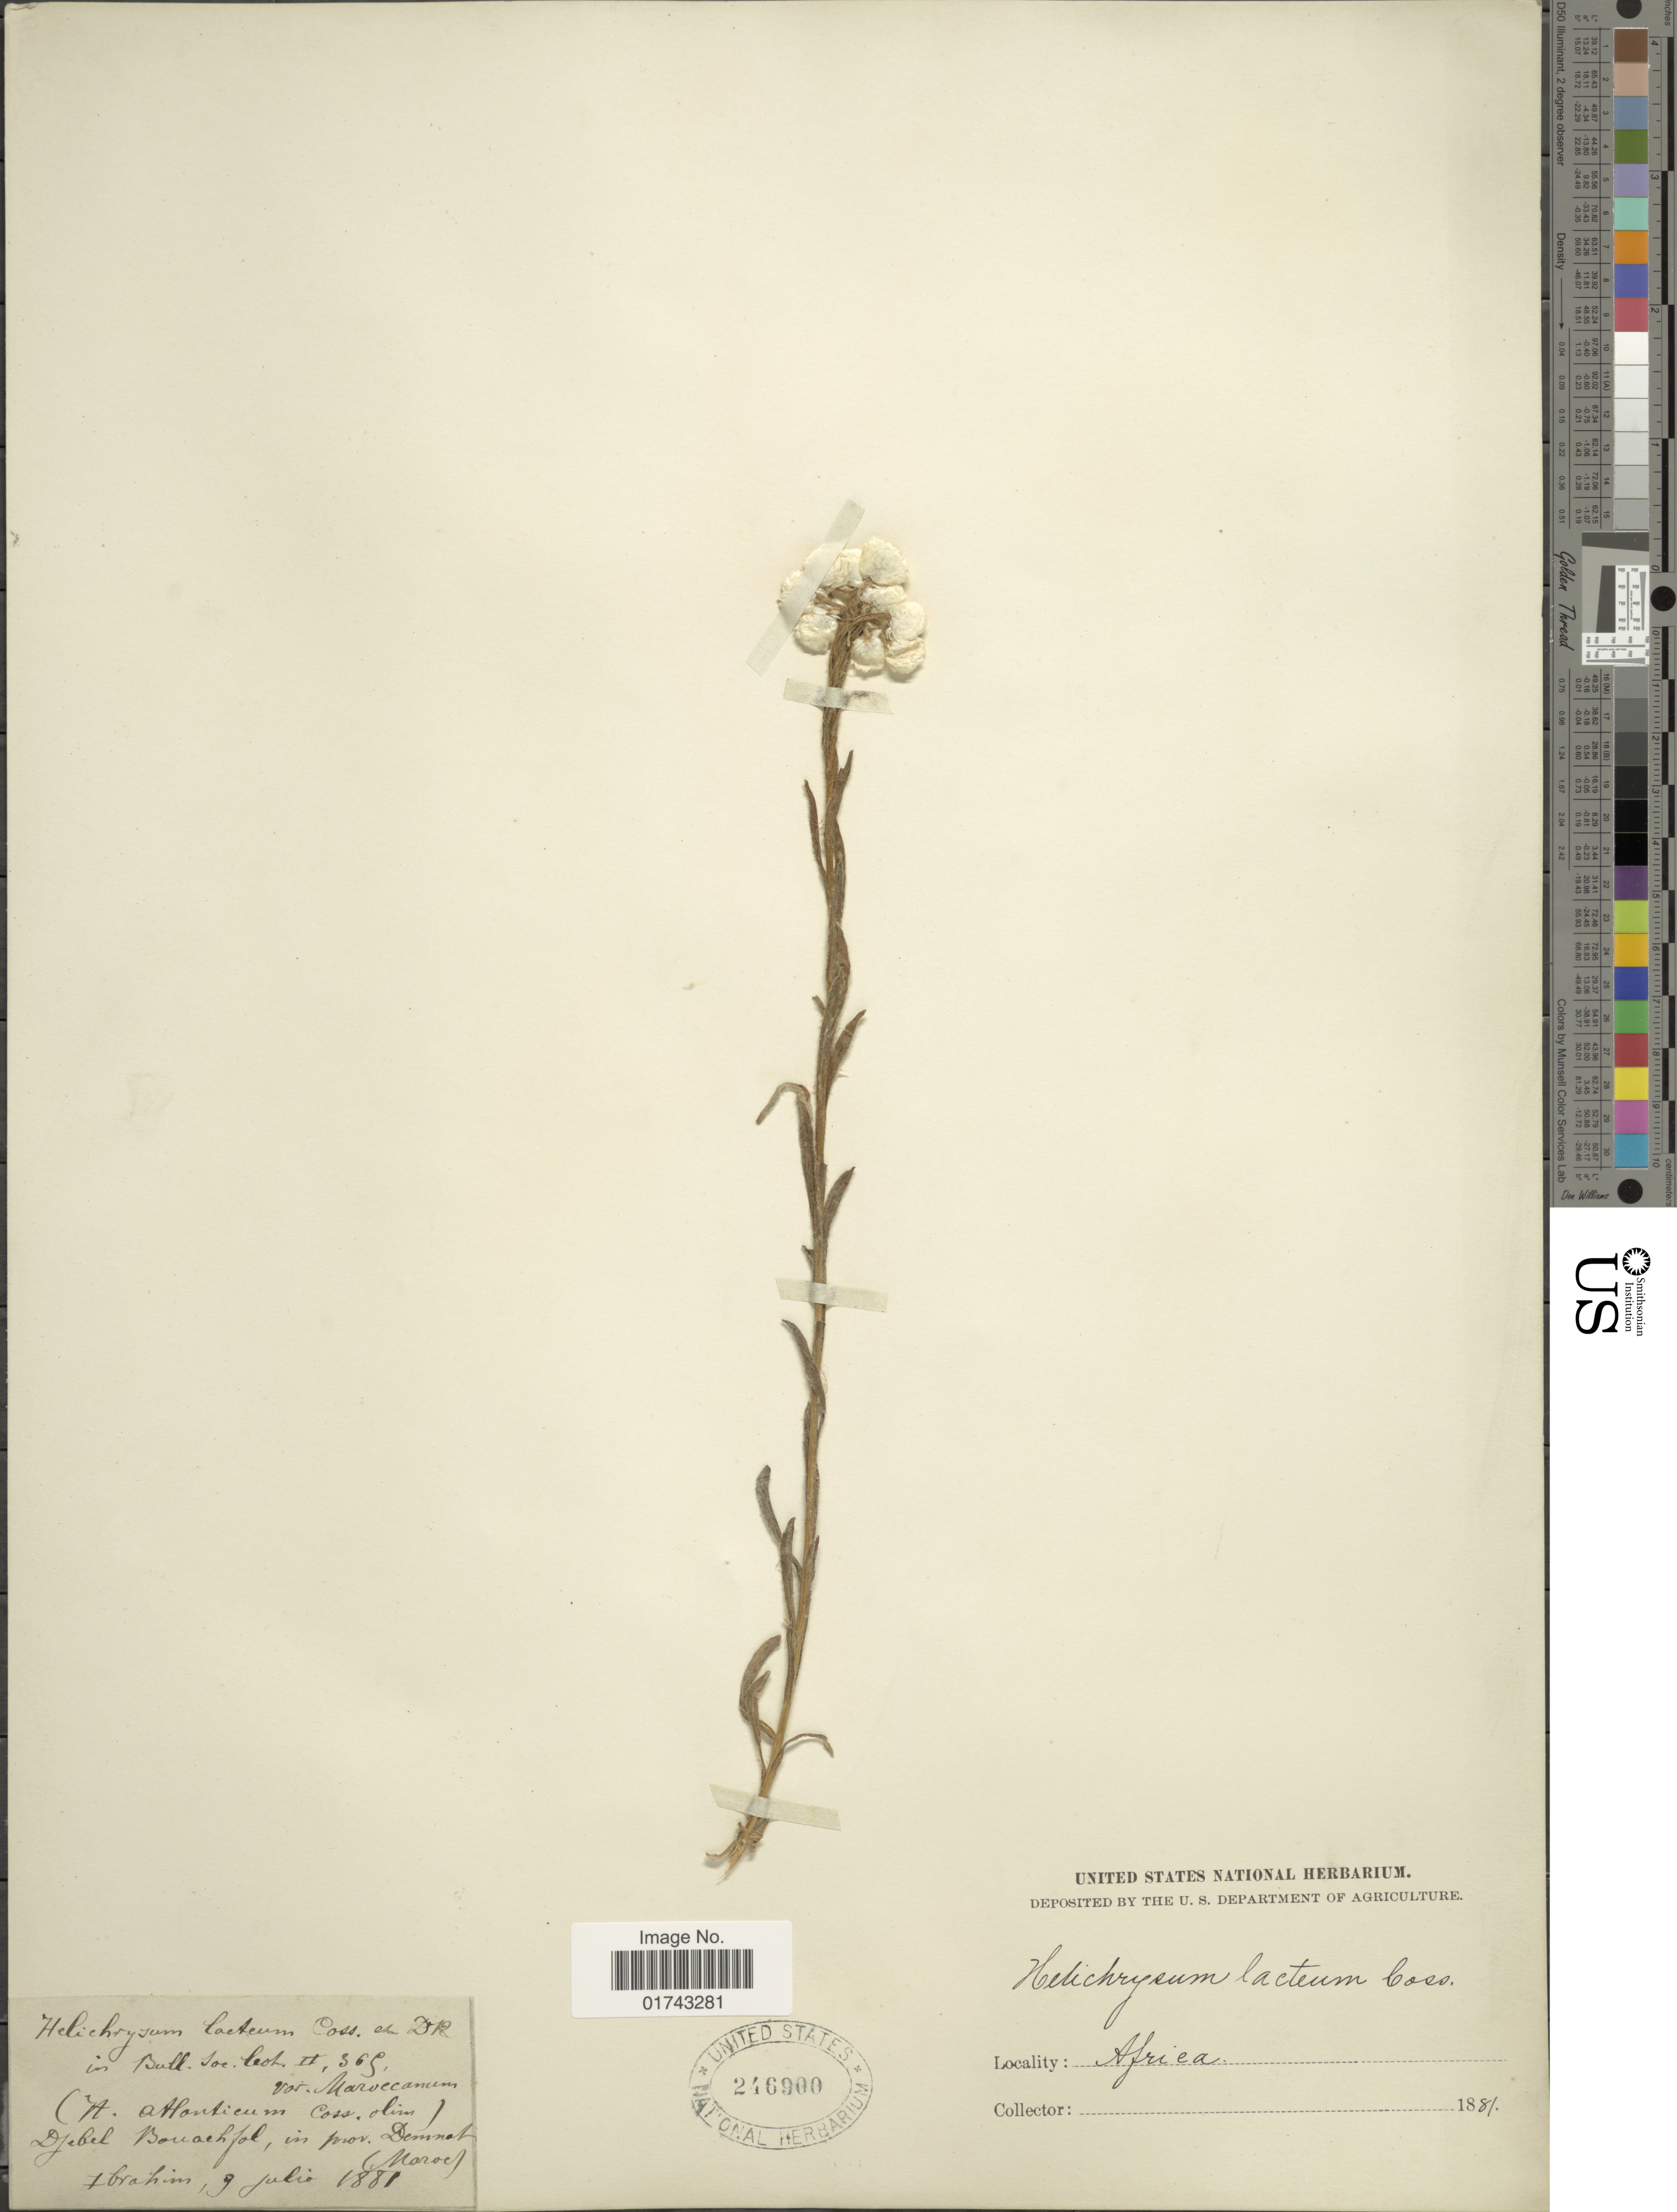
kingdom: Plantae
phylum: Tracheophyta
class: Magnoliopsida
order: Asterales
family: Asteraceae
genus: Helichrysum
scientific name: Helichrysum lacteum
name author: Coss. & Durieu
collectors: -. Ibrahim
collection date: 1880-07-09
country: Morocco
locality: Djebel Bouachfal, in prov. Demnat (Maroc)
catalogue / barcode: US 246900